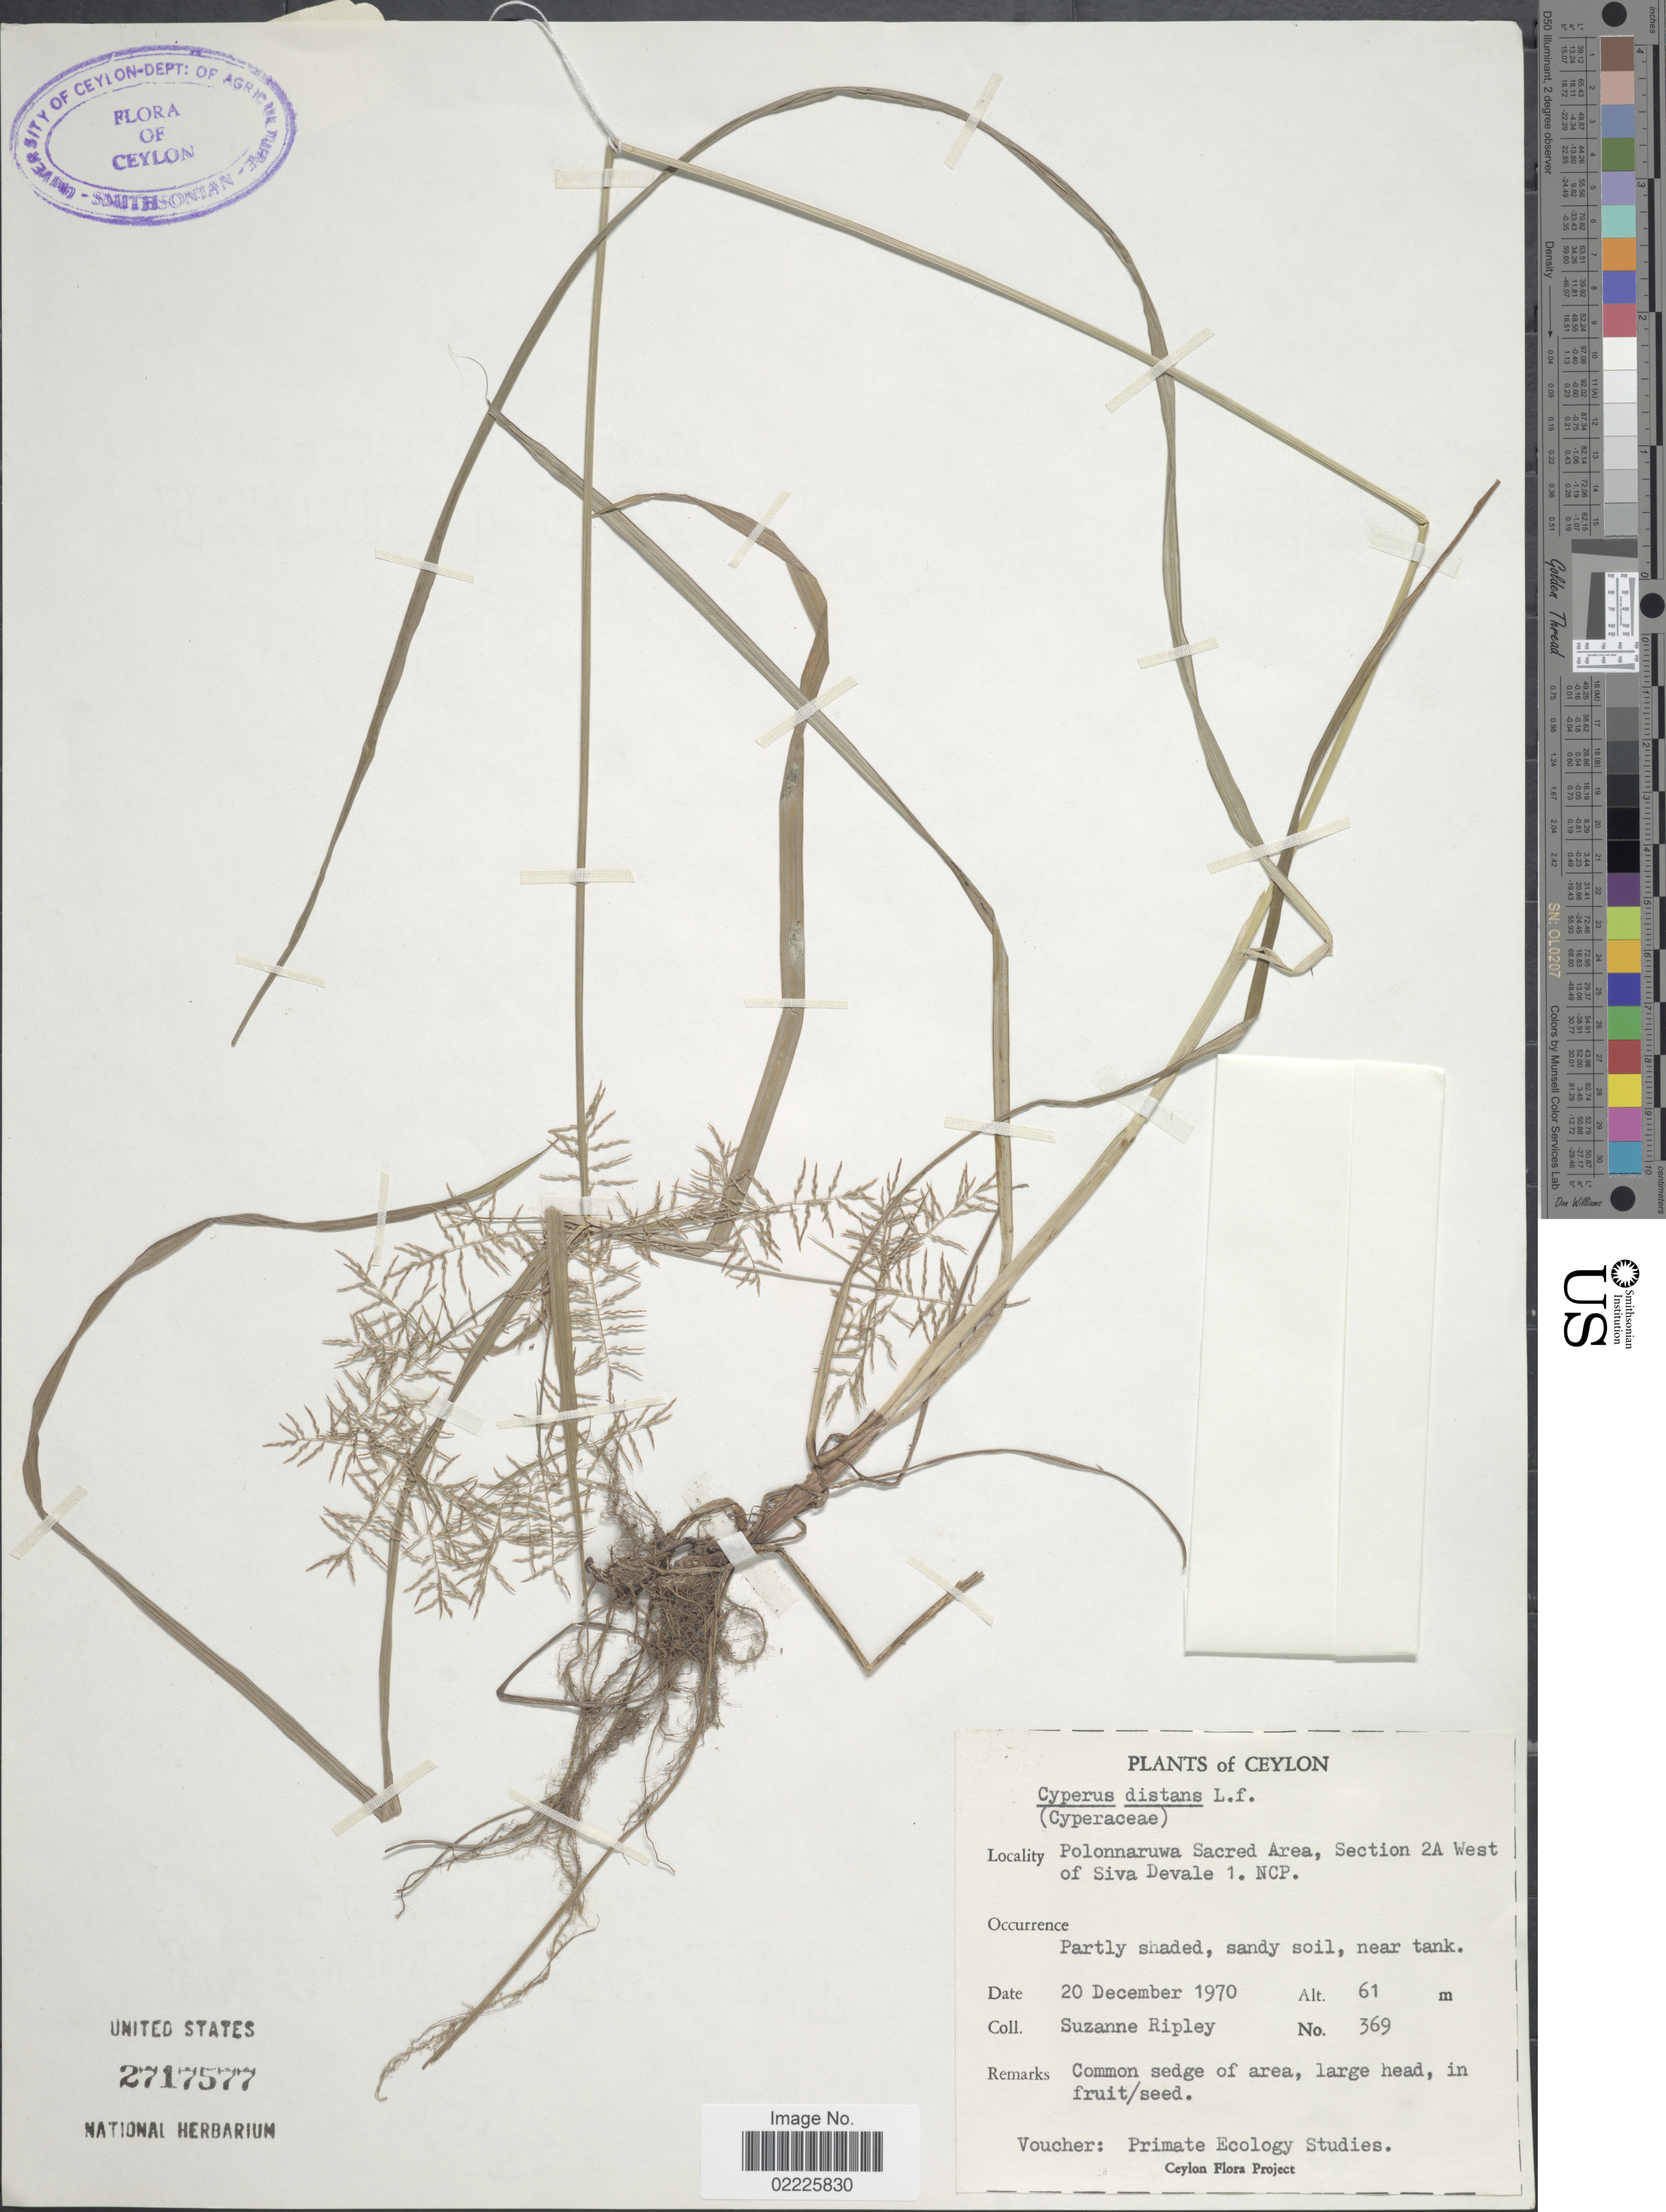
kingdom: Plantae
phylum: Tracheophyta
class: Liliopsida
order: Poales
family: Cyperaceae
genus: Cyperus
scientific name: Cyperus distans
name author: L. f.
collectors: S. Ripley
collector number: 369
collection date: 1970-12-20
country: Sri Lanka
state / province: North Central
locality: Ceylon, Polonnaruwa Sacred Area Section 2A West of Siva Devale 1. NCP, near tank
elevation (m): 61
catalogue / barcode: US 2717577